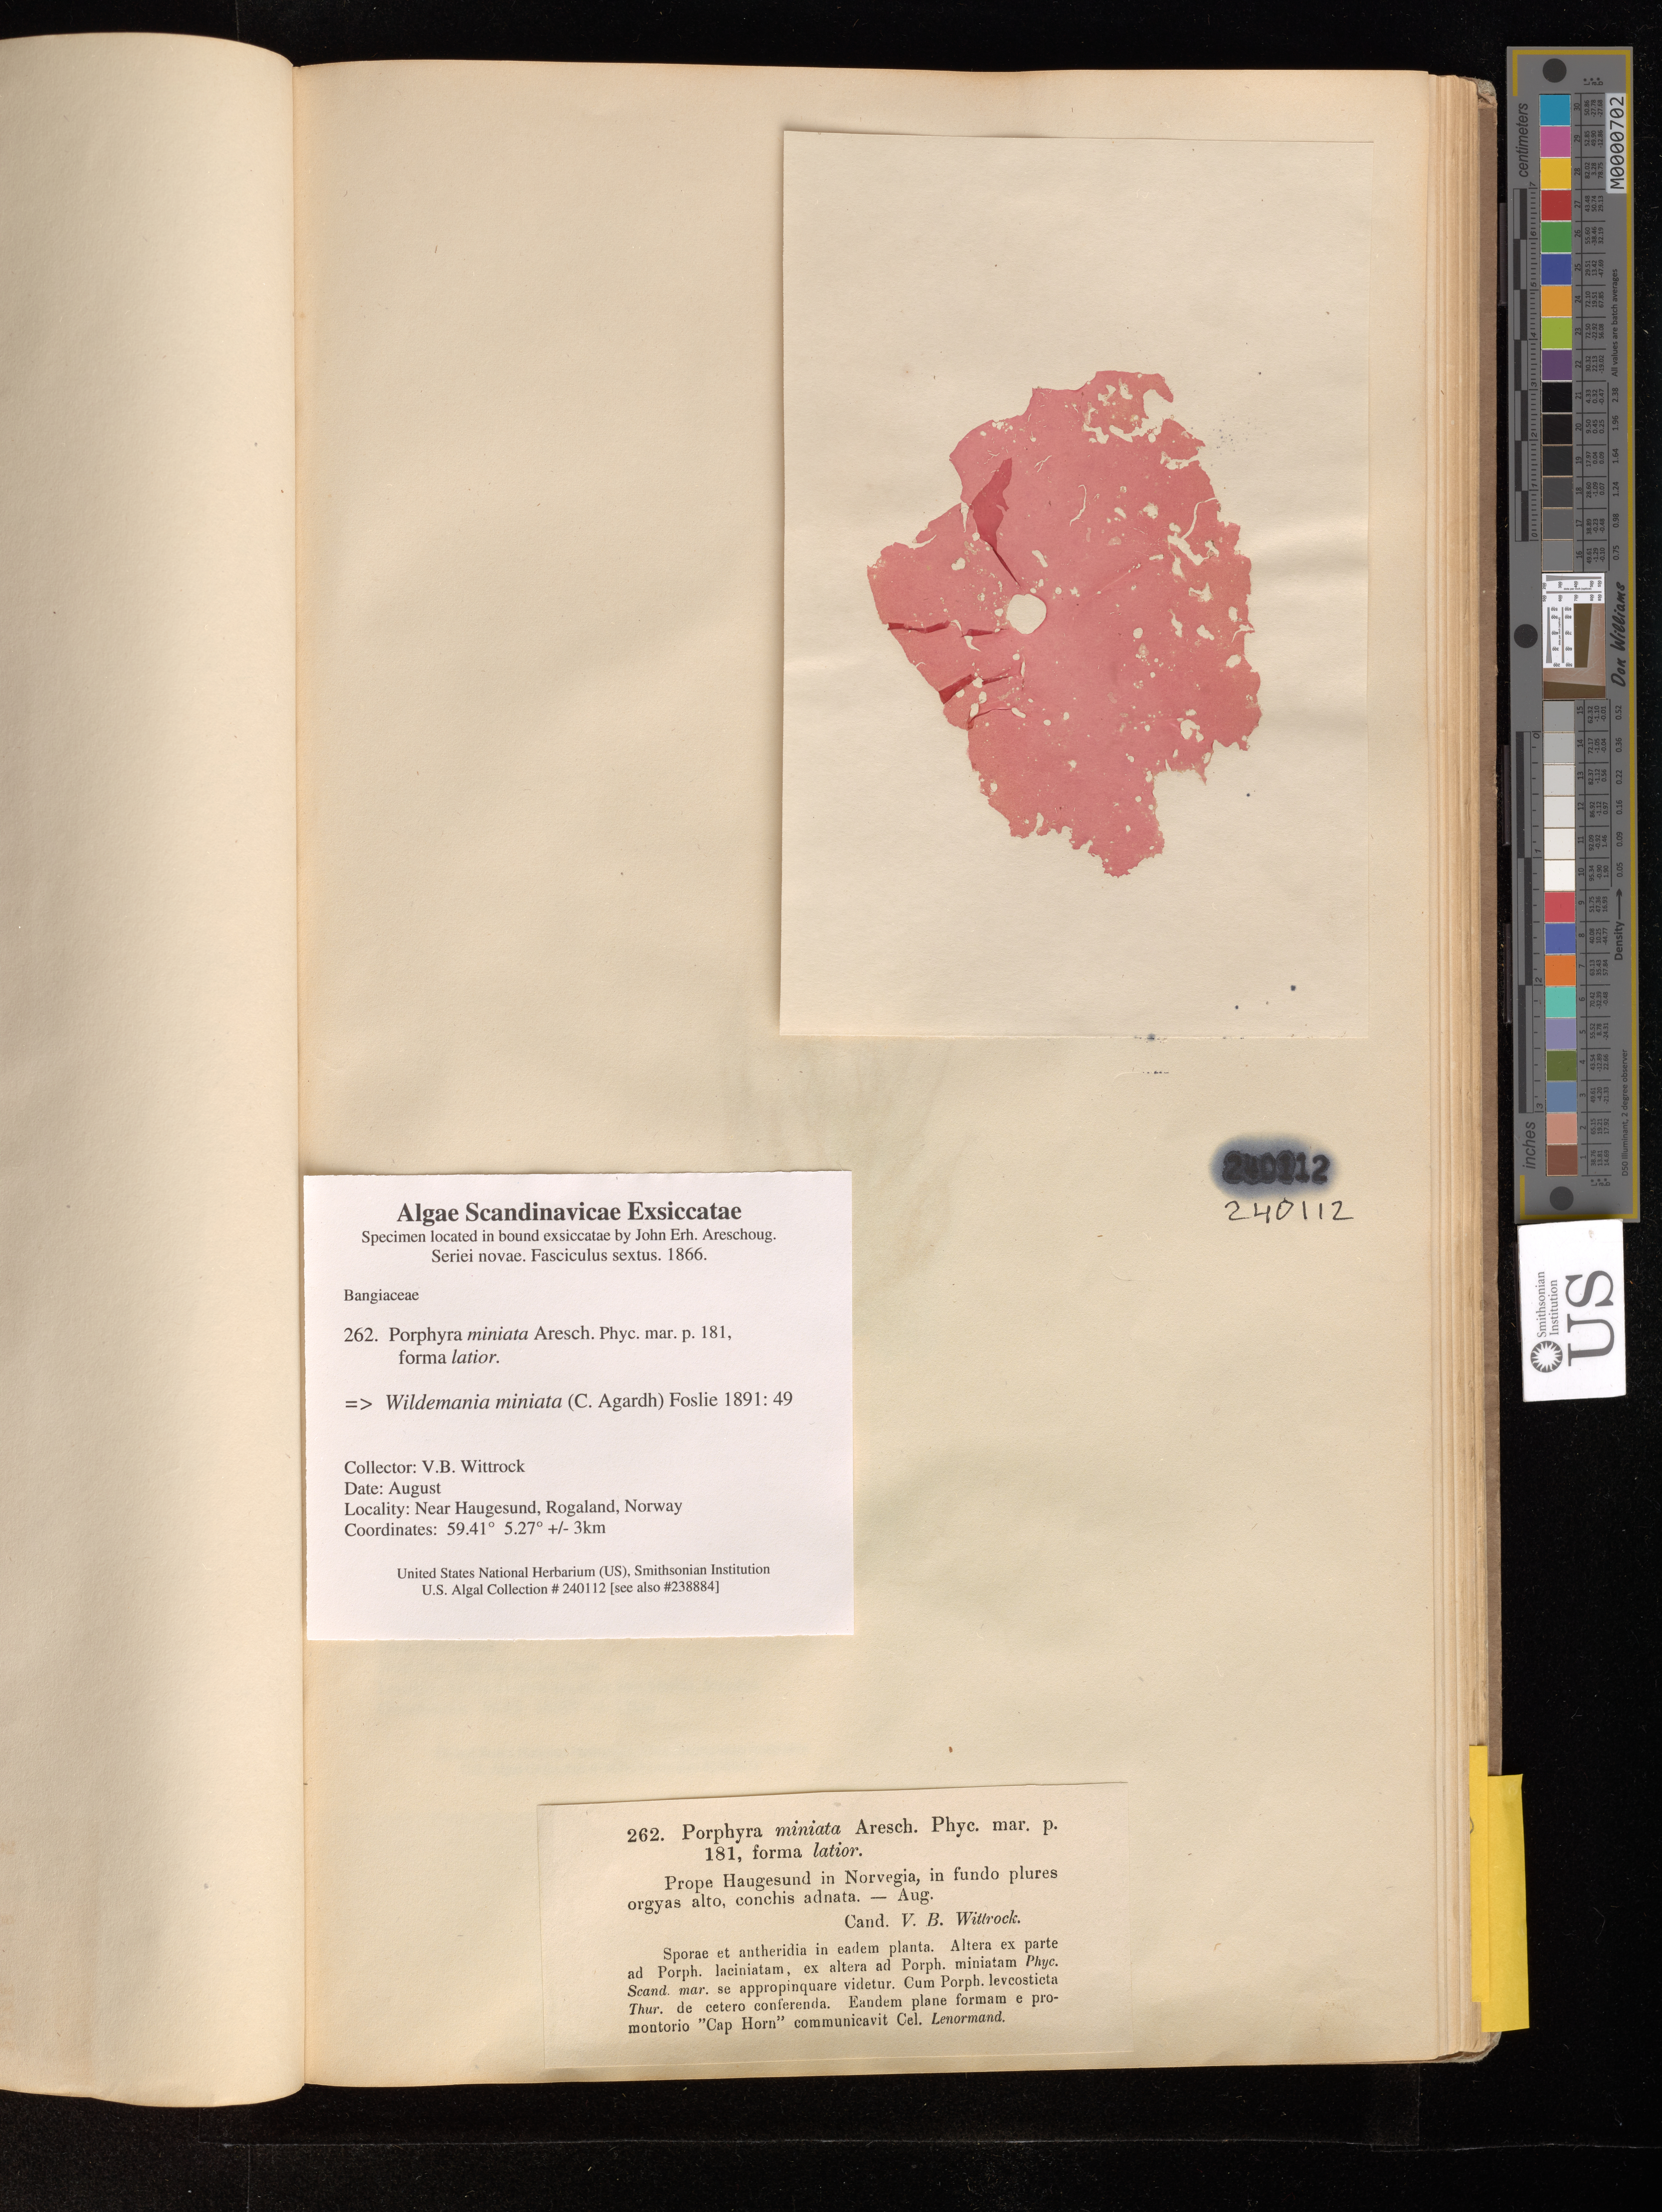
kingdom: Plantae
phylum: Rhodophyta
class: Bangiophyceae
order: Bangiales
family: Bangiaceae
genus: Wildemania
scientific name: Wildemania miniata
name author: (C. Agardh) Foslie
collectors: V. B. Wittrock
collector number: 262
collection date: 1866-08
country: Norway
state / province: Rogaland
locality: Haugesund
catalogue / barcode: US 240112